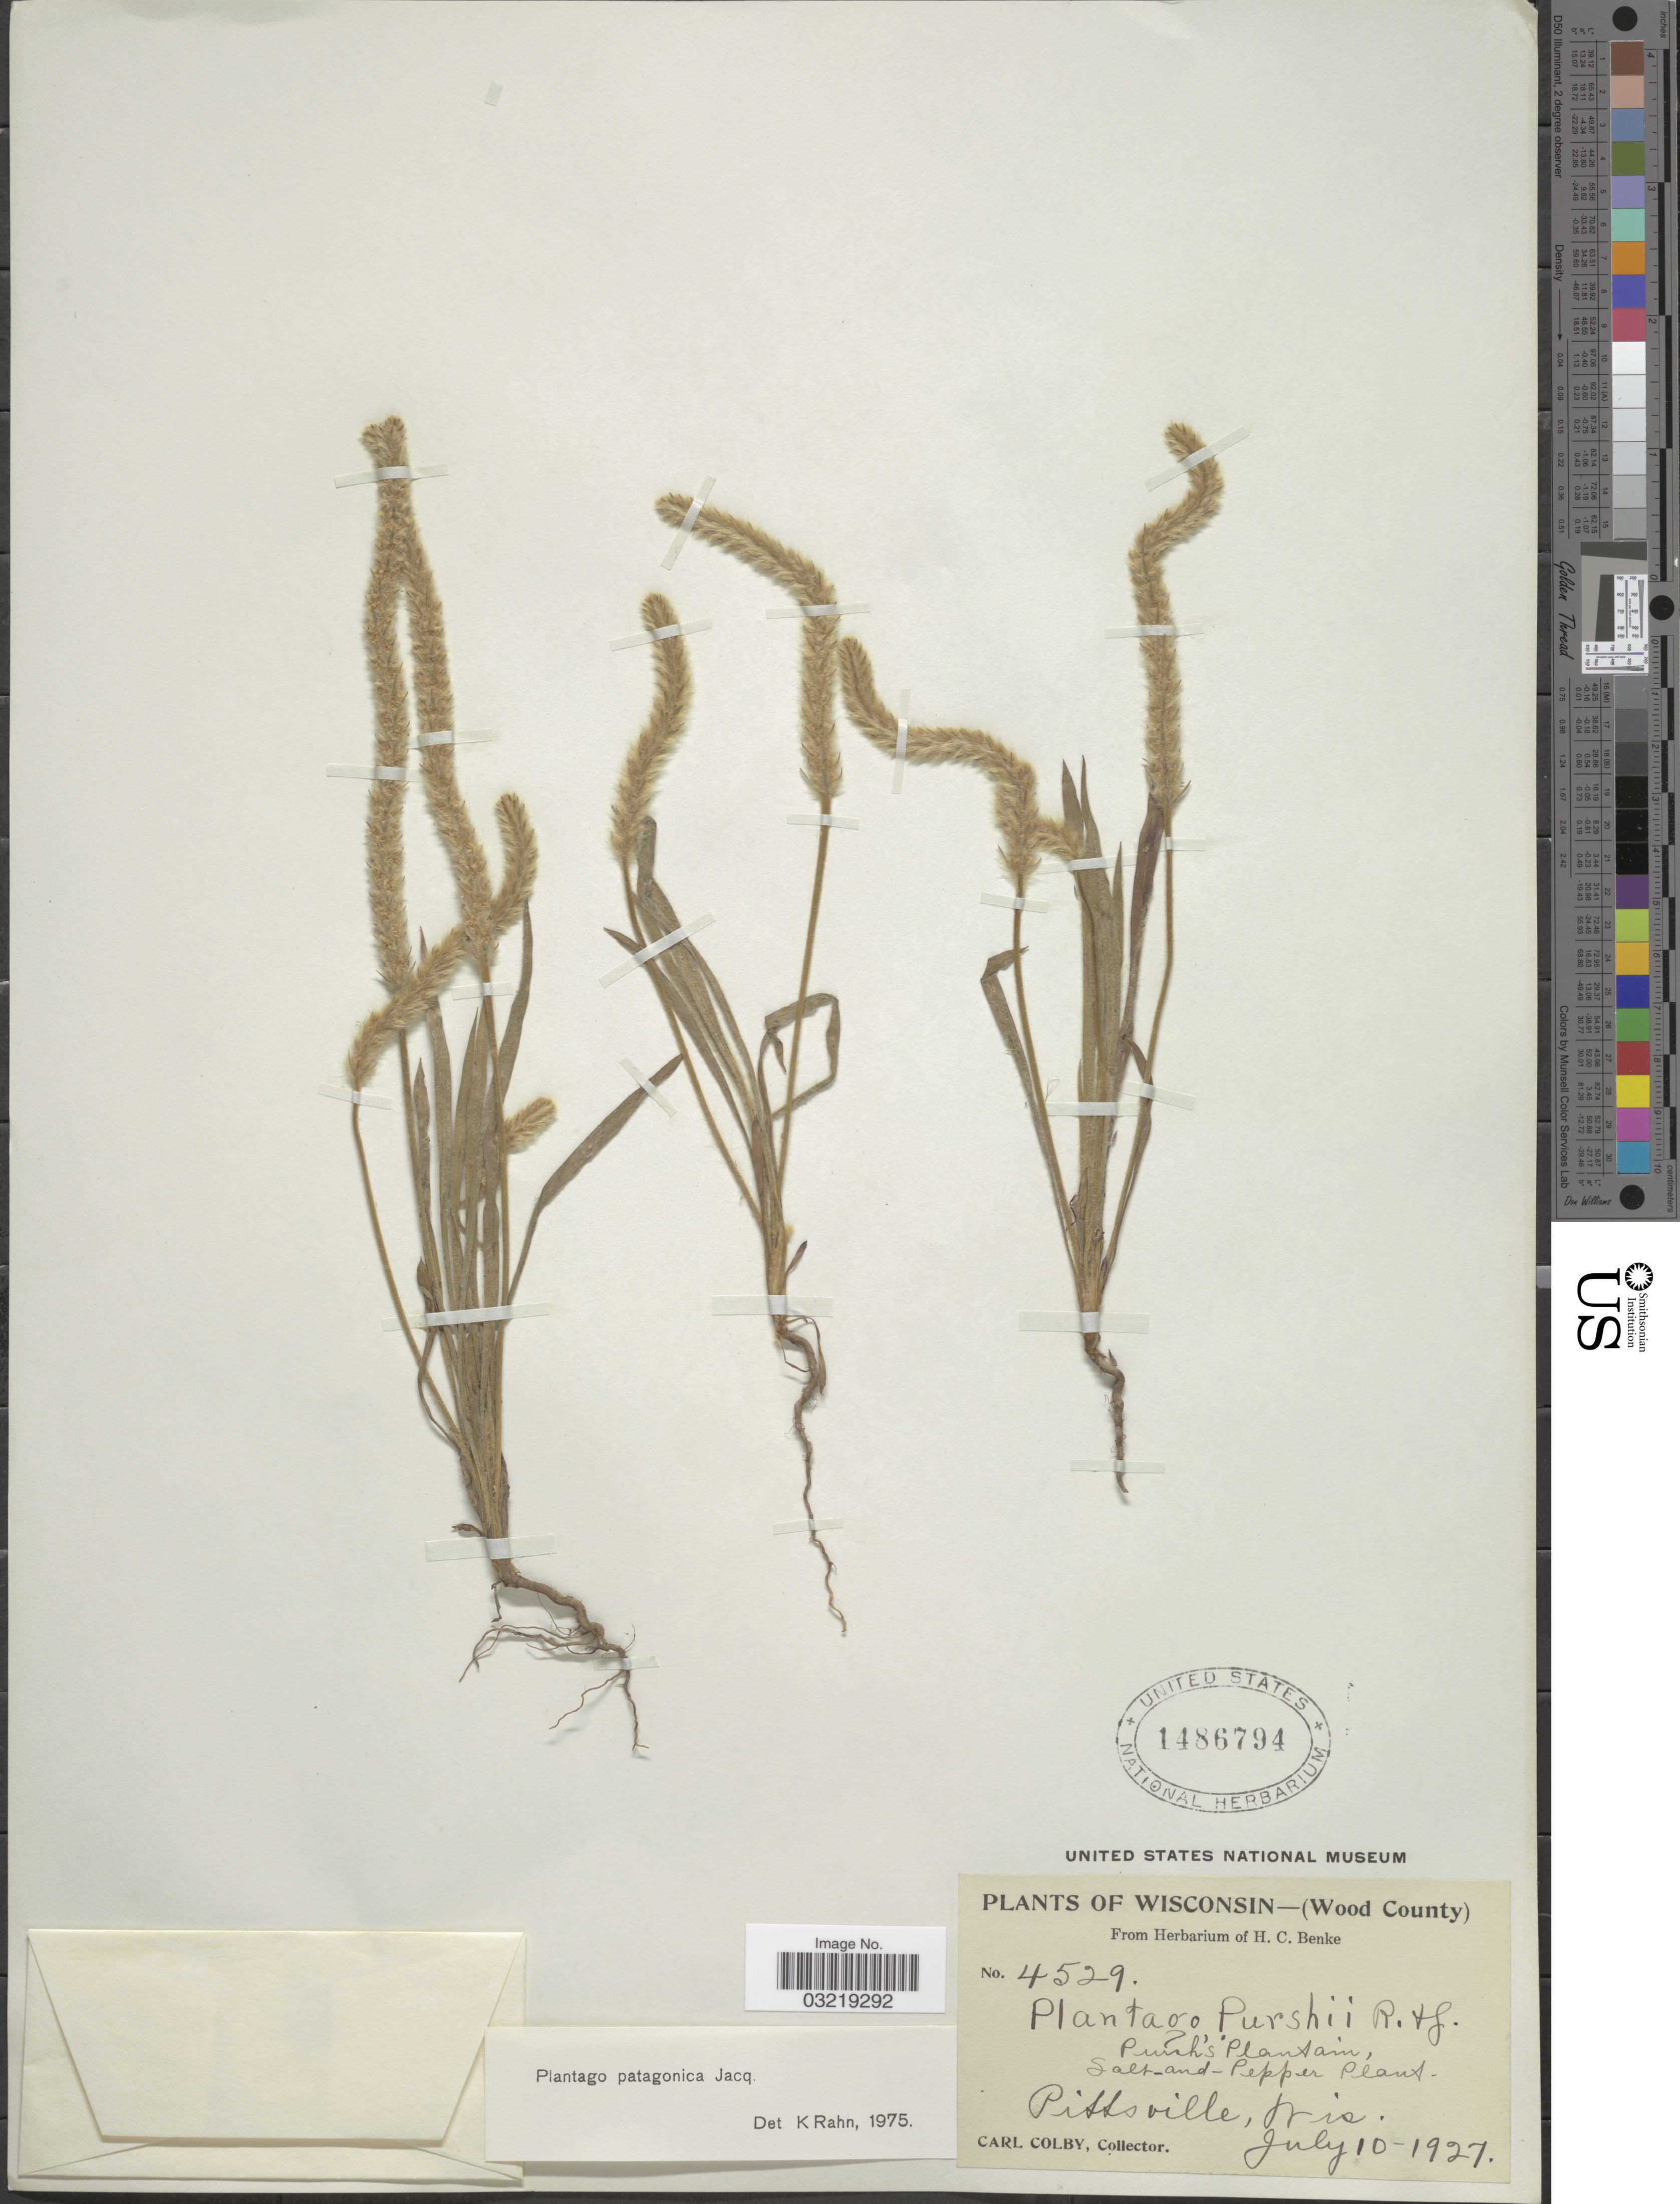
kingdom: Plantae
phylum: Tracheophyta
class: Magnoliopsida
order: Lamiales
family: Plantaginaceae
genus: Plantago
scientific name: Plantago patagonica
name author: Jacq.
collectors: C. Colby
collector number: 4529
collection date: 1927-07-10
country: United States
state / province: Wisconsin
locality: Wood County. Pittsville.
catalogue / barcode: US 1486794